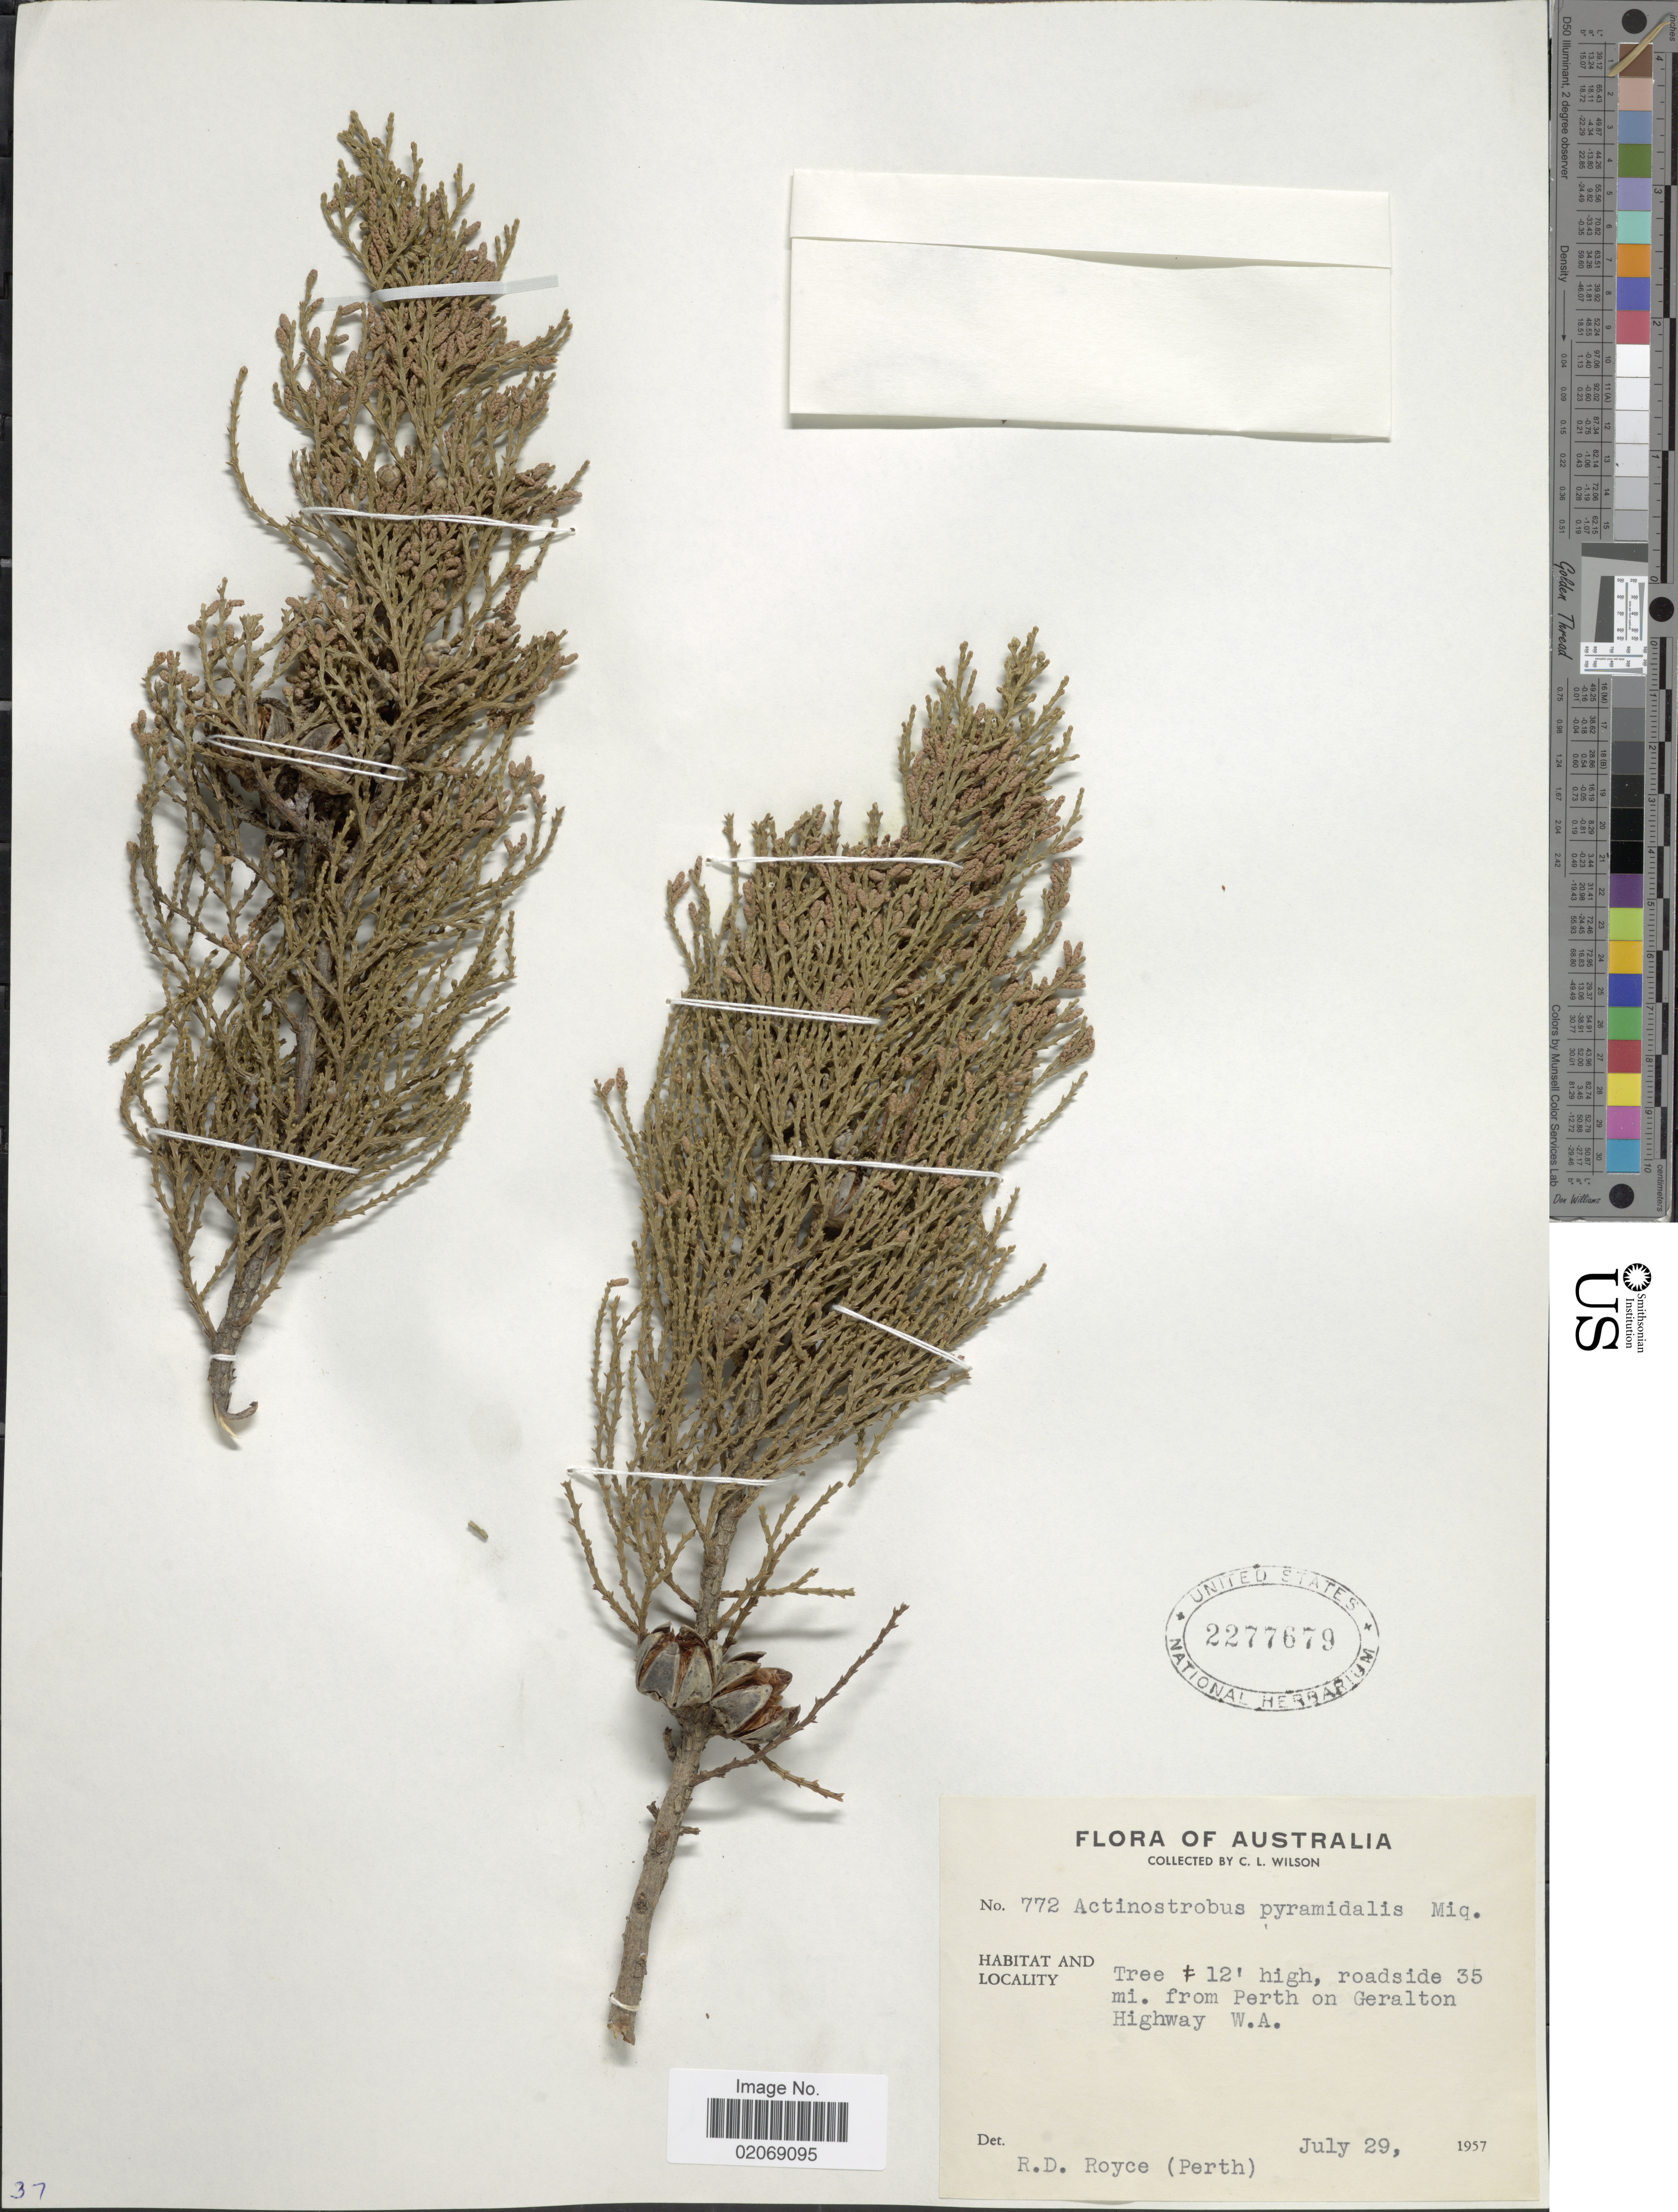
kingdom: Plantae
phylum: Tracheophyta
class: Pinopsida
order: Pinales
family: Cupressaceae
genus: Actinostrobus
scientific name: Actinostrobus pyramidalis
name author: Miq.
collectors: C. L. Wilson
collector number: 772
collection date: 1957-07-29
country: Australia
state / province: Western Australia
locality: Roadside 35 mi. from Perth on Geralton Highway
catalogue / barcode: US 2277679